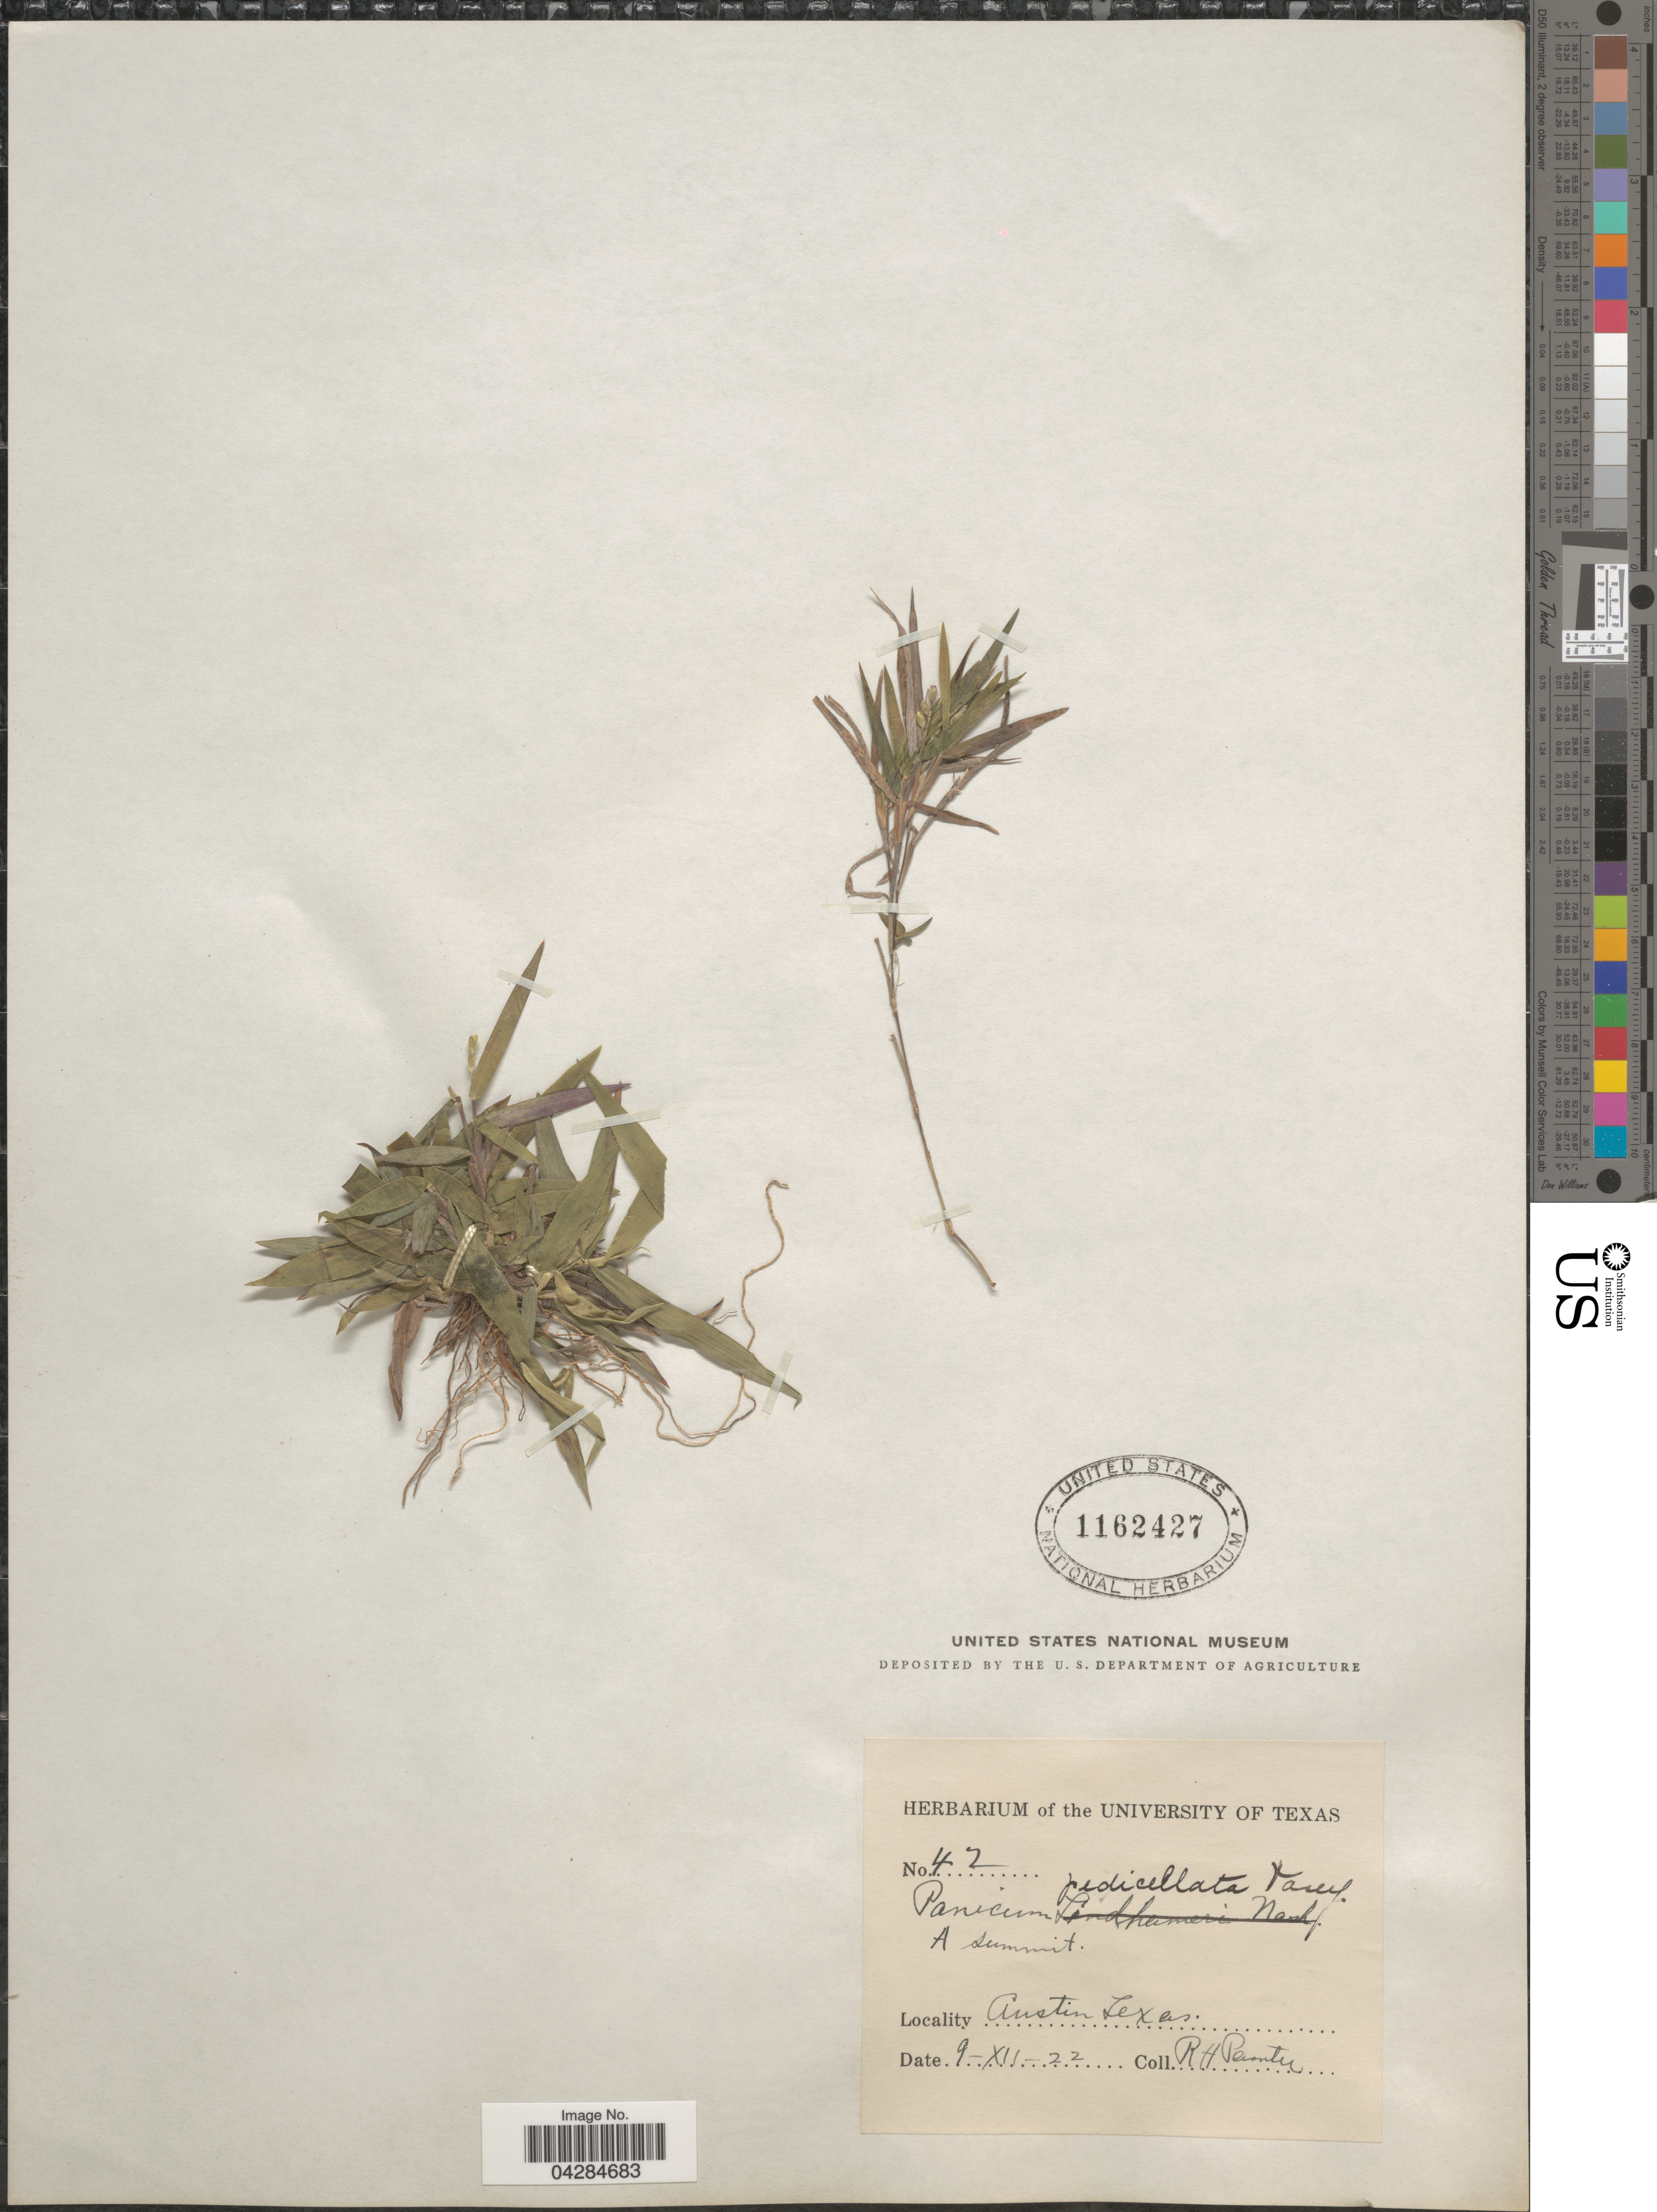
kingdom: Plantae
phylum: Tracheophyta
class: Liliopsida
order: Poales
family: Poaceae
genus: Dichanthelium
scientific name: Dichanthelium pedicellatum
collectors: Painter, R. H.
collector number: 42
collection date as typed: Transcribed d/m/y: 9/12/22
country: United States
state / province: Texas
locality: Austin.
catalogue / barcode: US 1162427